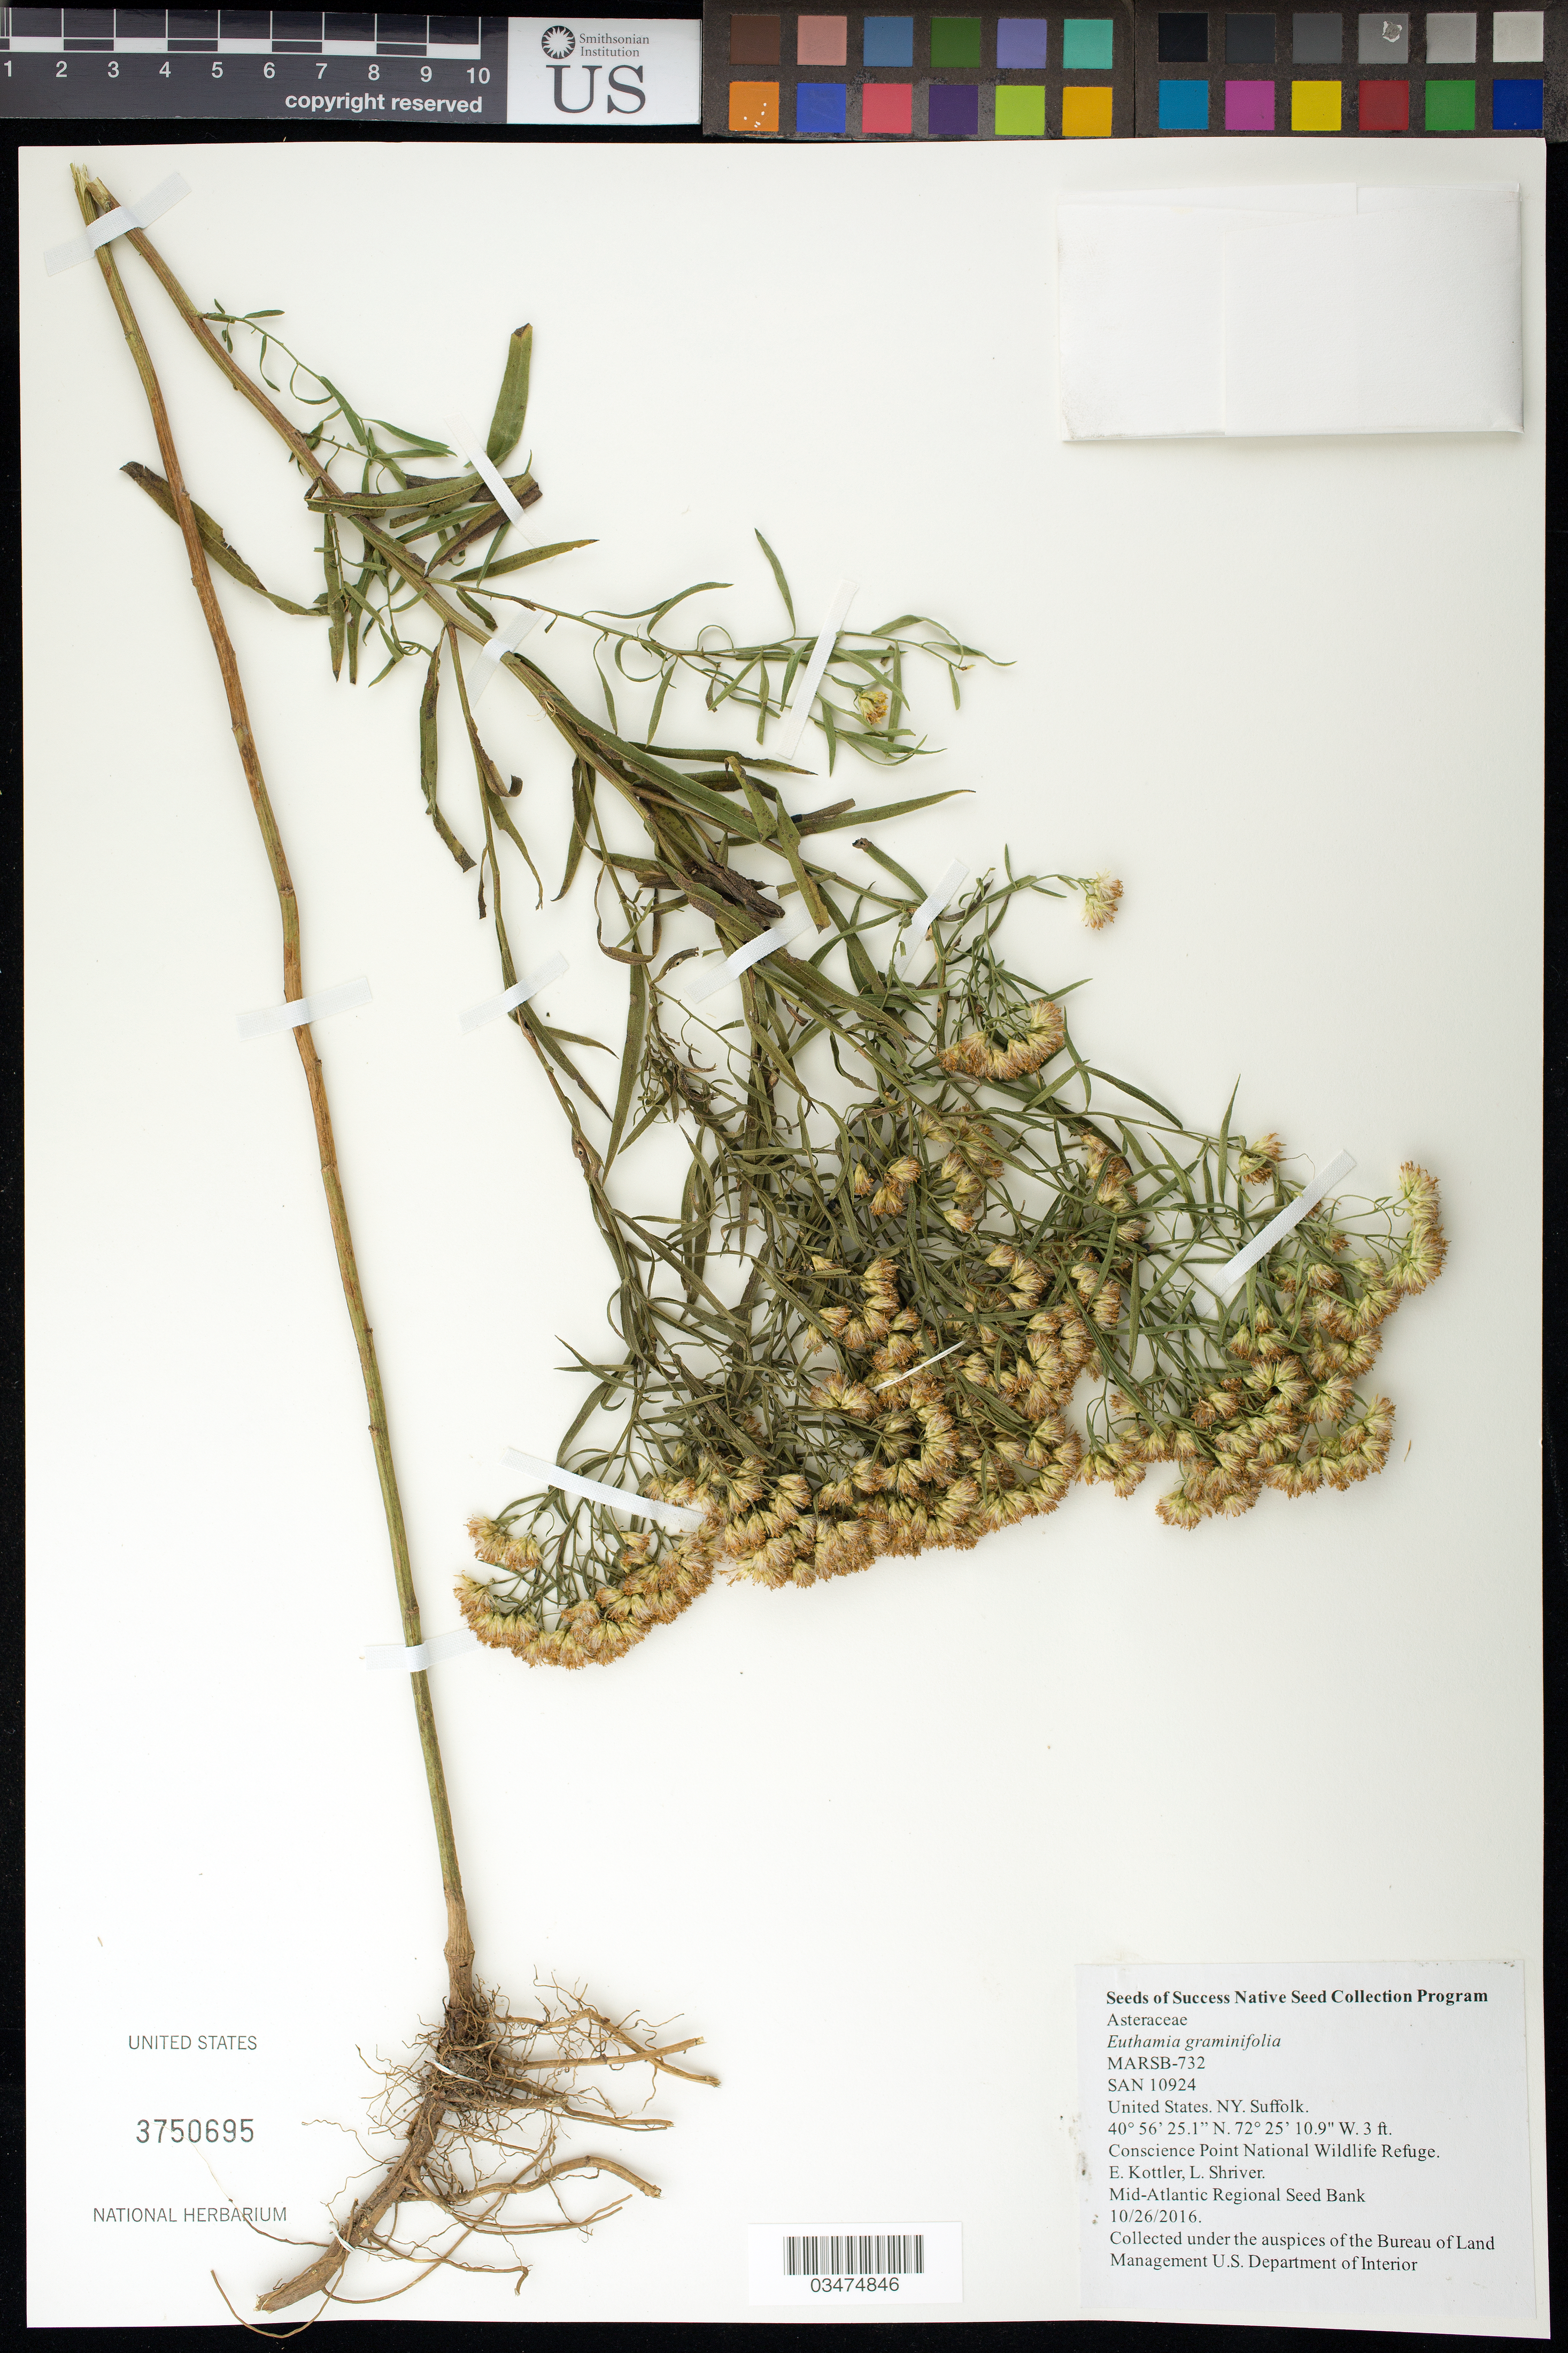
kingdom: Plantae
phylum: Tracheophyta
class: Magnoliopsida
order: Asterales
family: Asteraceae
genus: Euthamia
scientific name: Euthamia graminifolia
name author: (L.) Nutt.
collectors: E. Kottler & L. Shriver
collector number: MARSB-732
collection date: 2016-10-26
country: United States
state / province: New York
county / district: Suffolk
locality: Conscience Point National Wildlife Refuge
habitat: old field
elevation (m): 1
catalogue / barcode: US 3750695